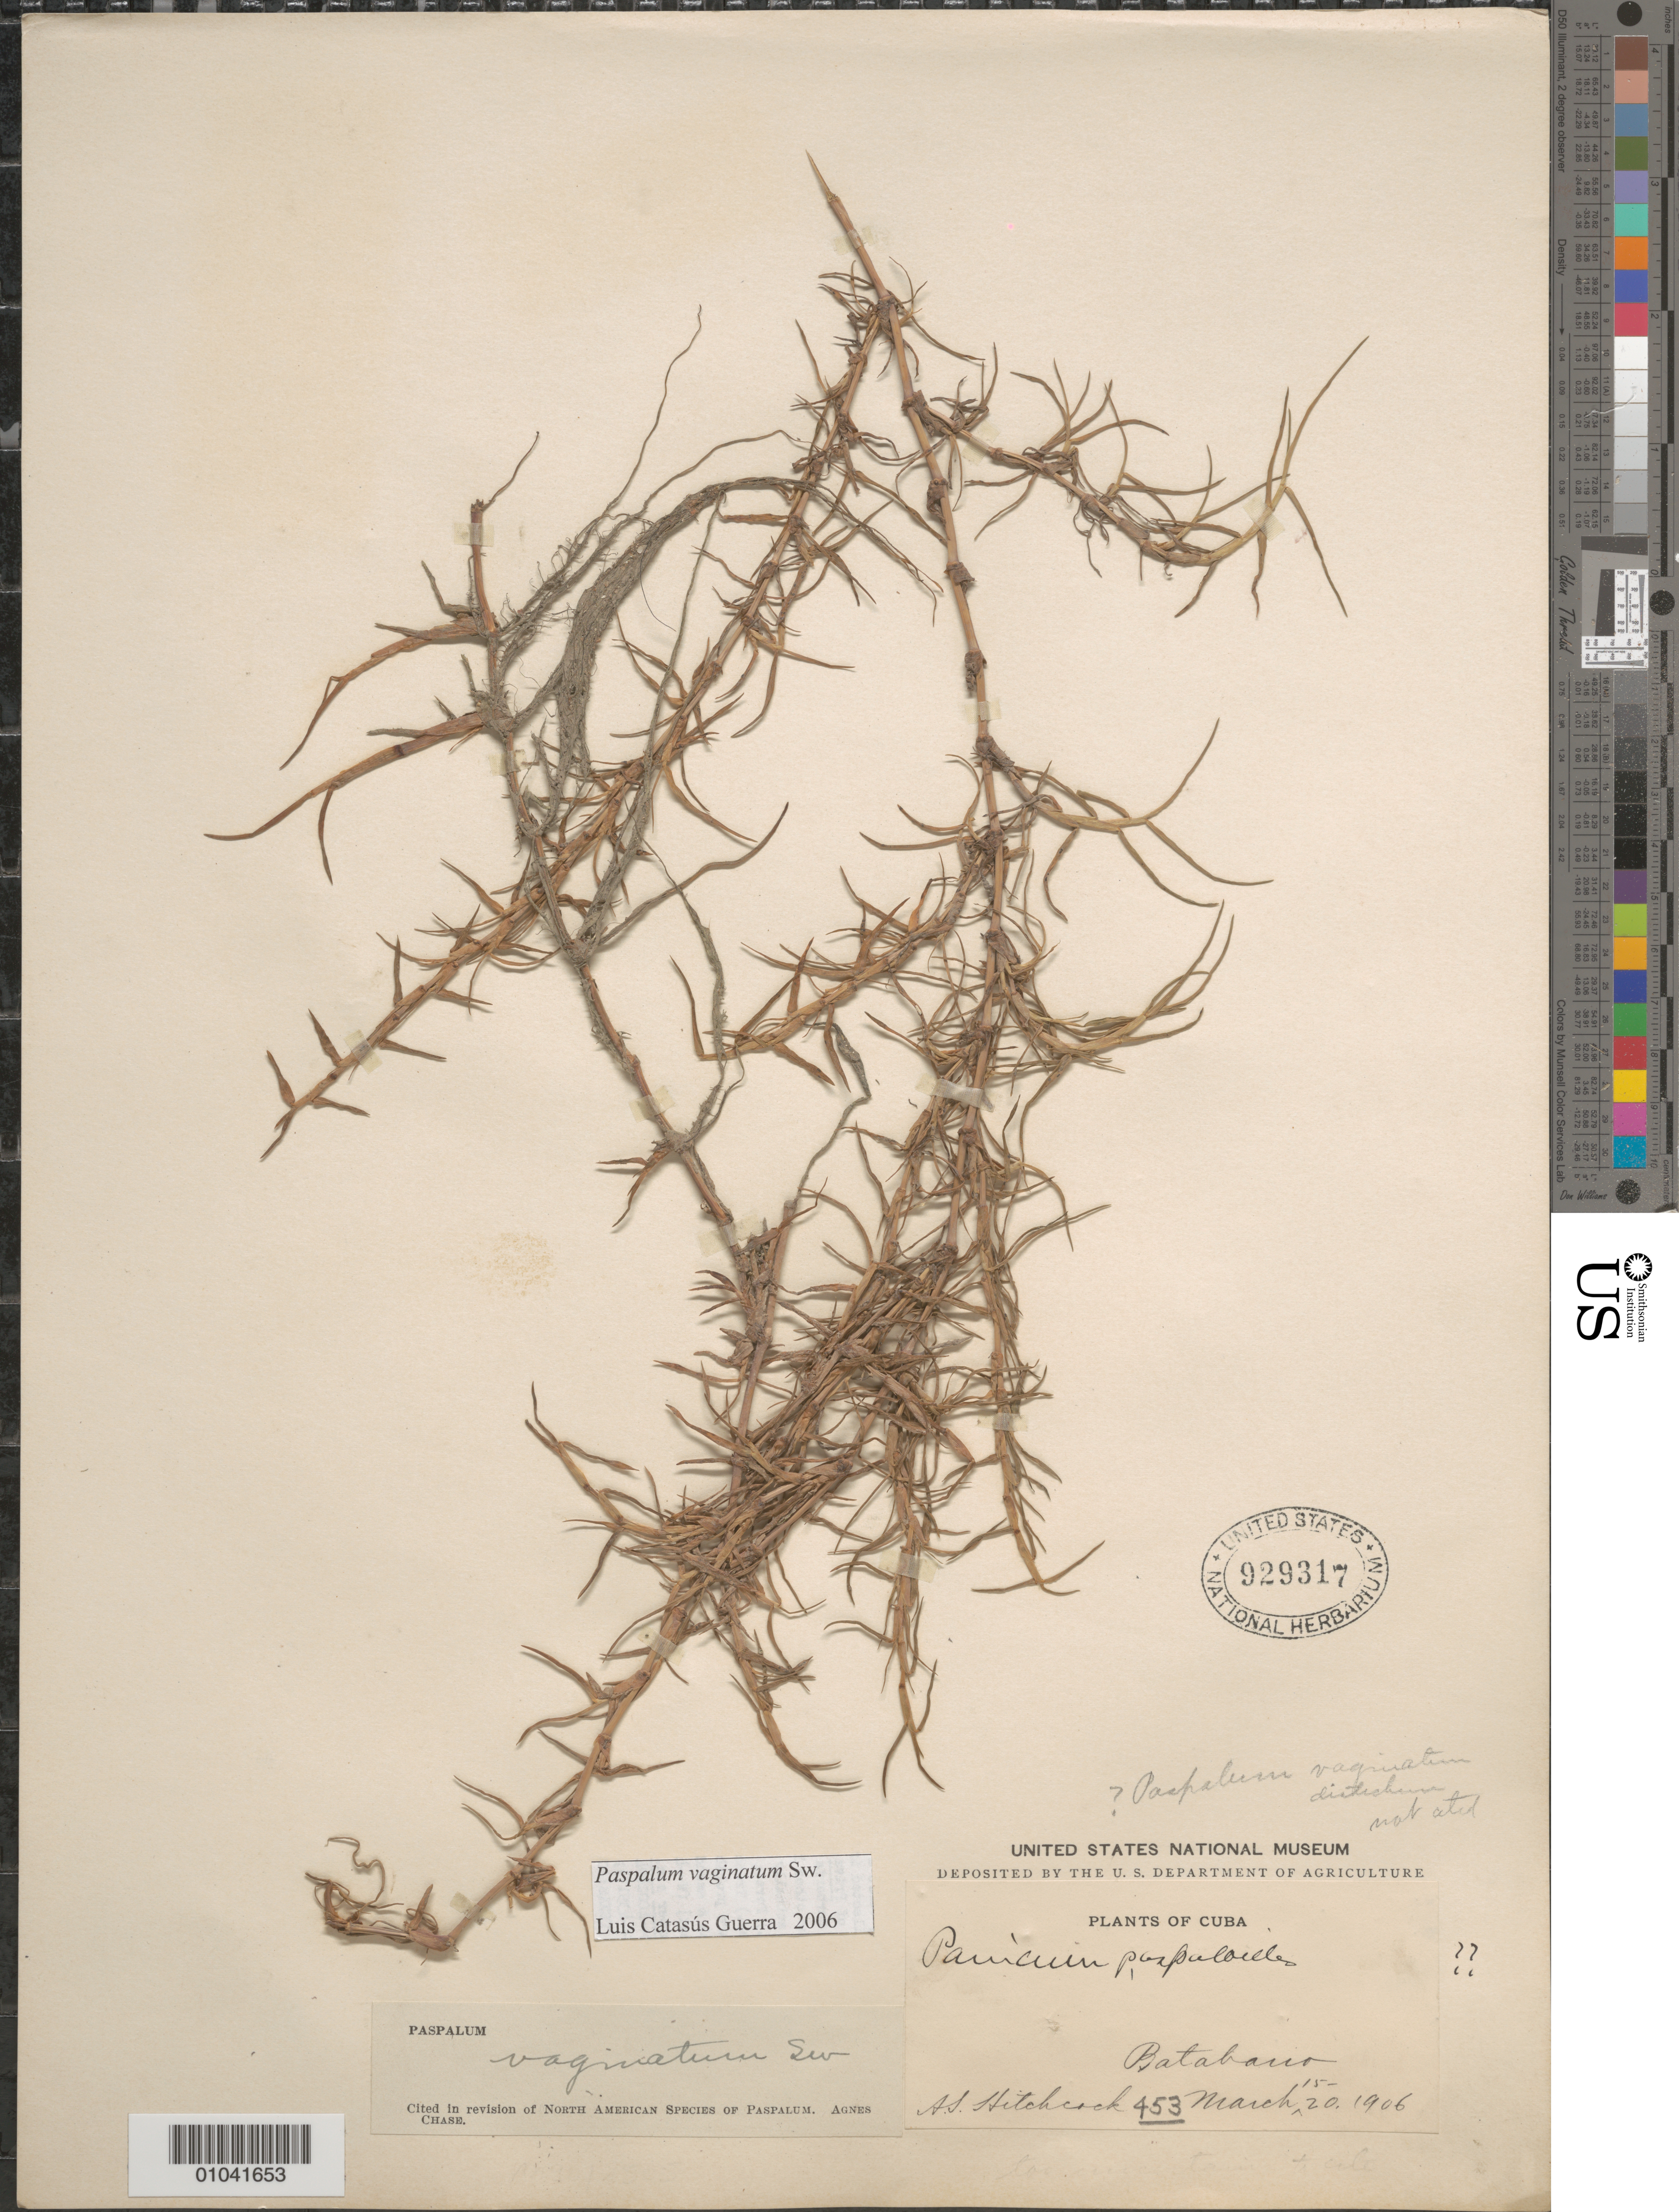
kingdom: Plantae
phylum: Tracheophyta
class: Liliopsida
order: Poales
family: Poaceae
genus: Paspalum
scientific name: Paspalum vaginatum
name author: Sw.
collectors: A. S. Hitchcock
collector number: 453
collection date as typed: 15 Mar 1906 to 20 Mar 1906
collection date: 1906-03-15/1906-03-20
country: Cuba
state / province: La Habana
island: Cuba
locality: Batabanó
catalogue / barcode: US 929317